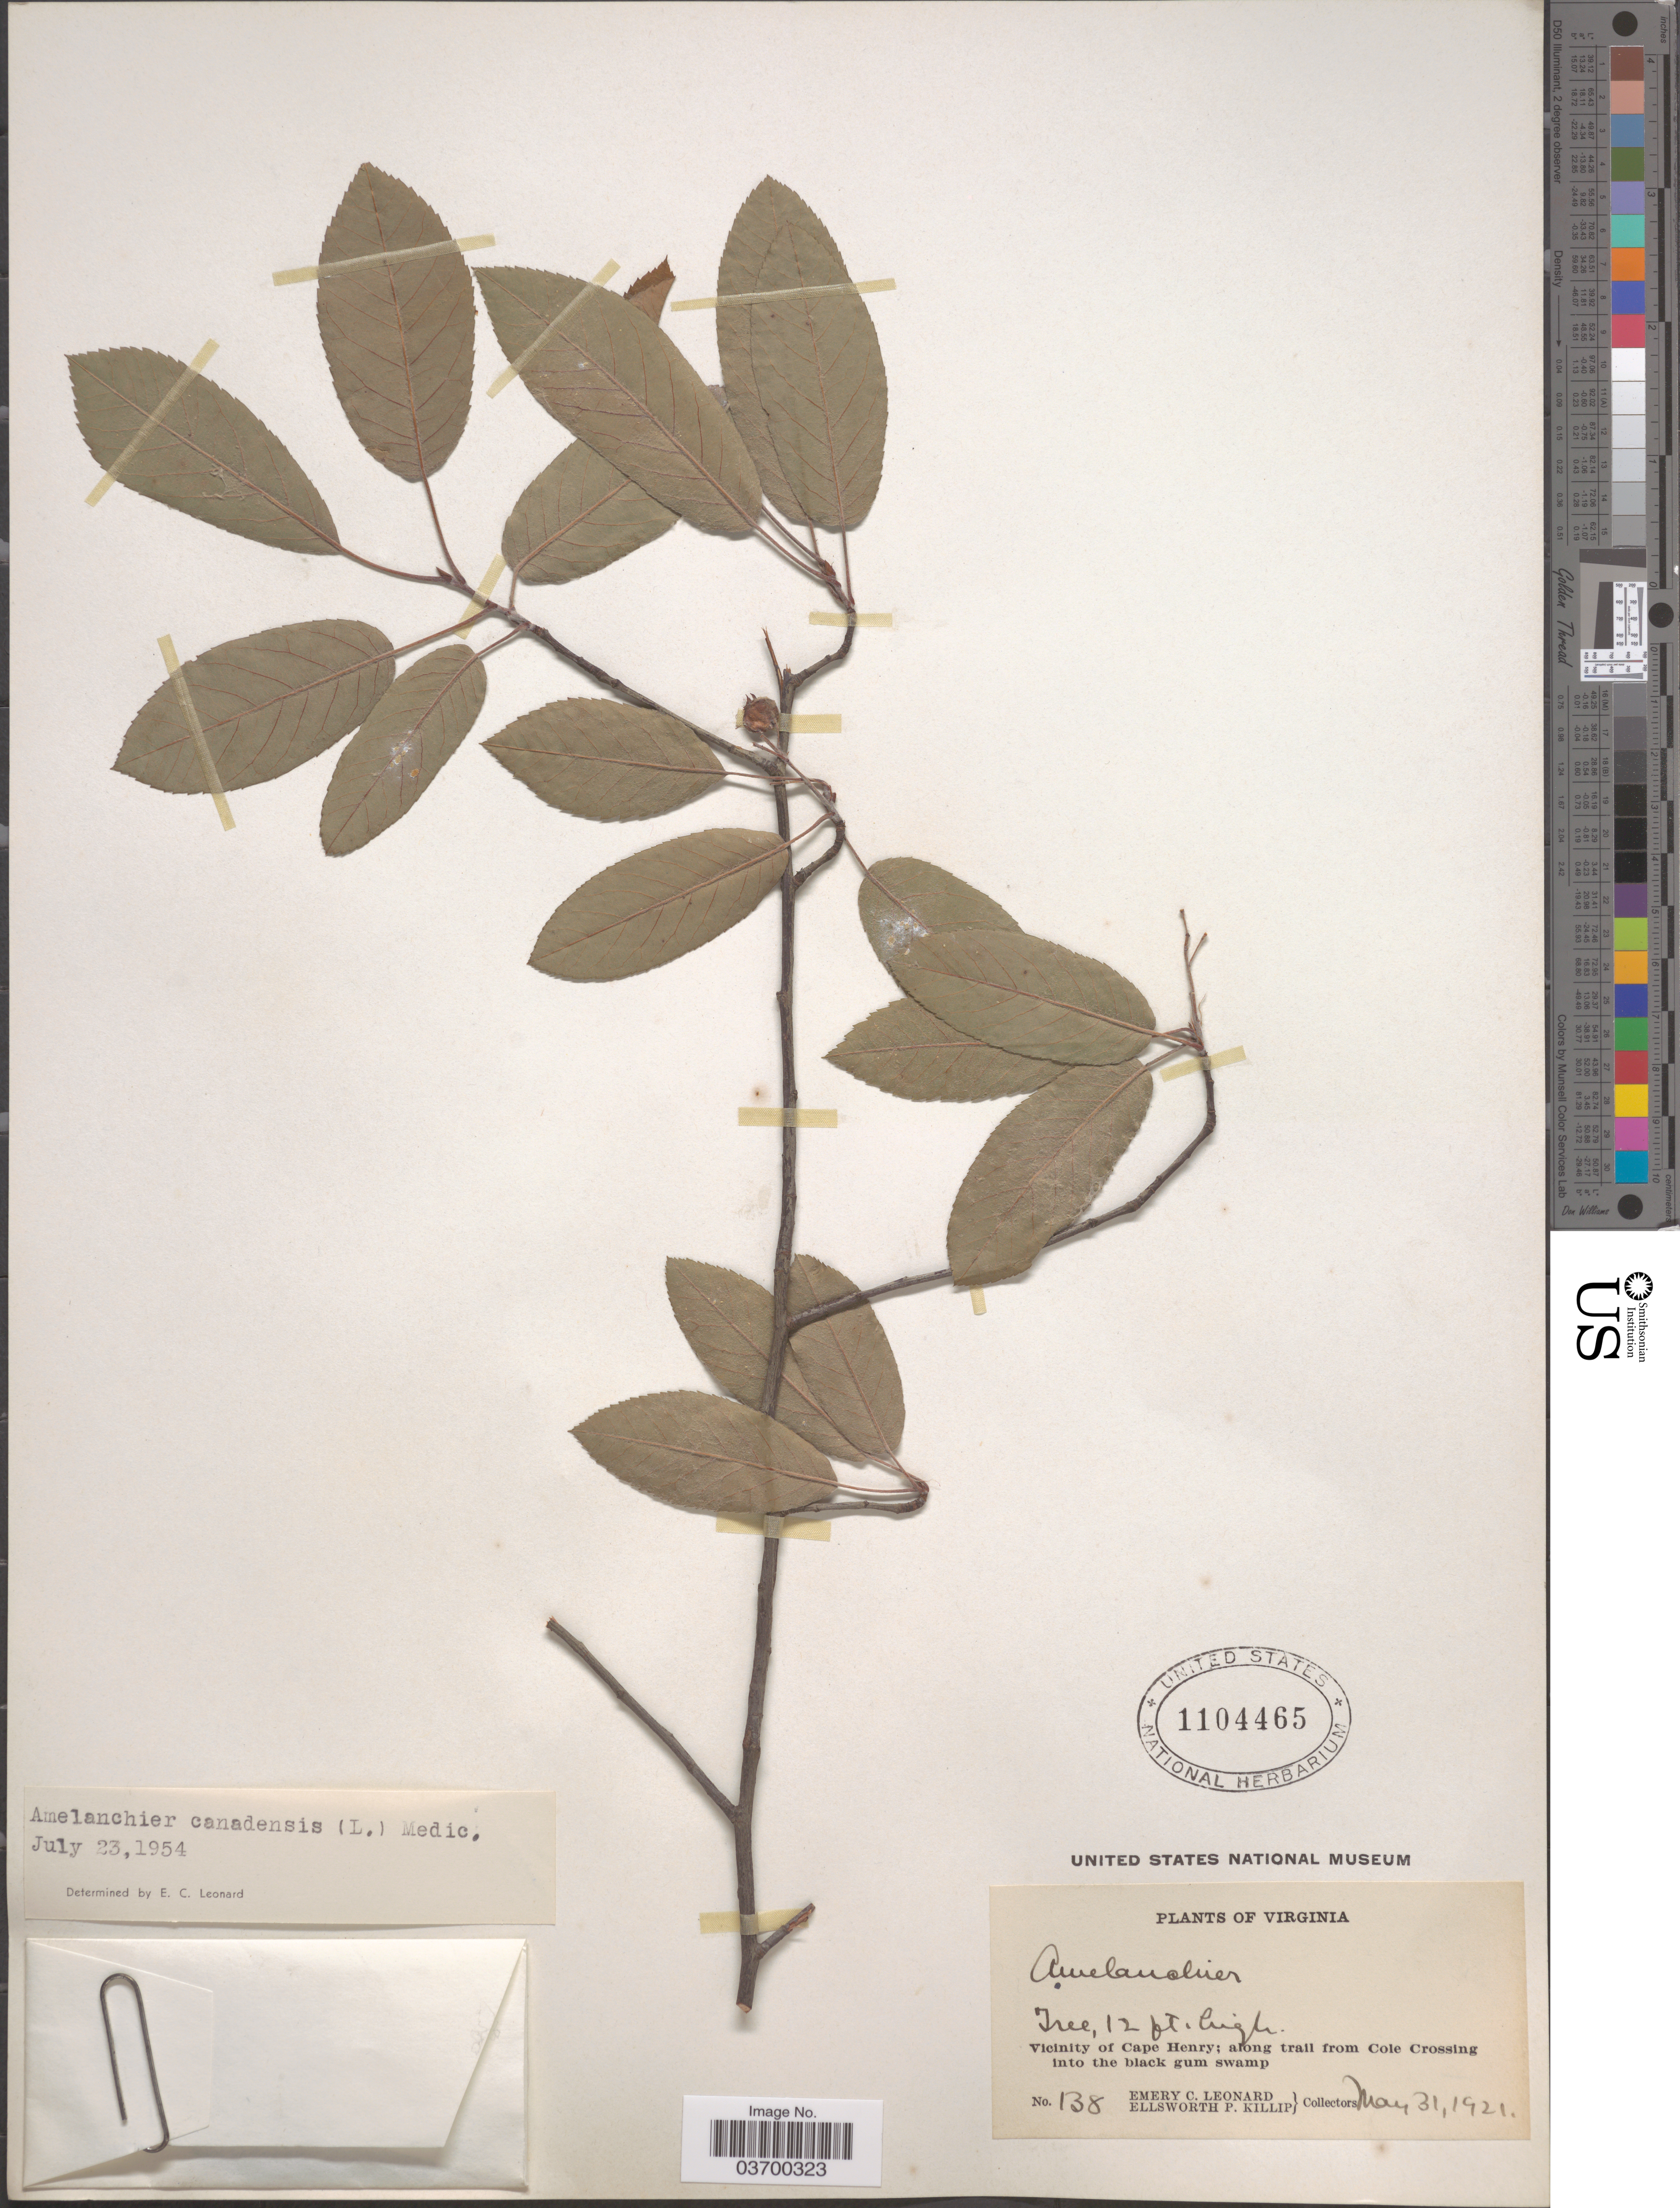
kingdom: Plantae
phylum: Tracheophyta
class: Magnoliopsida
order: Rosales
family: Rosaceae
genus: Amelanchier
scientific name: Amelanchier canadensis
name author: (L.) Medic.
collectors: E. C. Leonard & E. P. Killip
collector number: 138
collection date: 1921-05-31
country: United States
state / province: Virginia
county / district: City of Virginia Beach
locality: Vicinity of Cape Henry; along trail from Cole Crossing into the black gum swamp.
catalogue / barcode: US 1104465